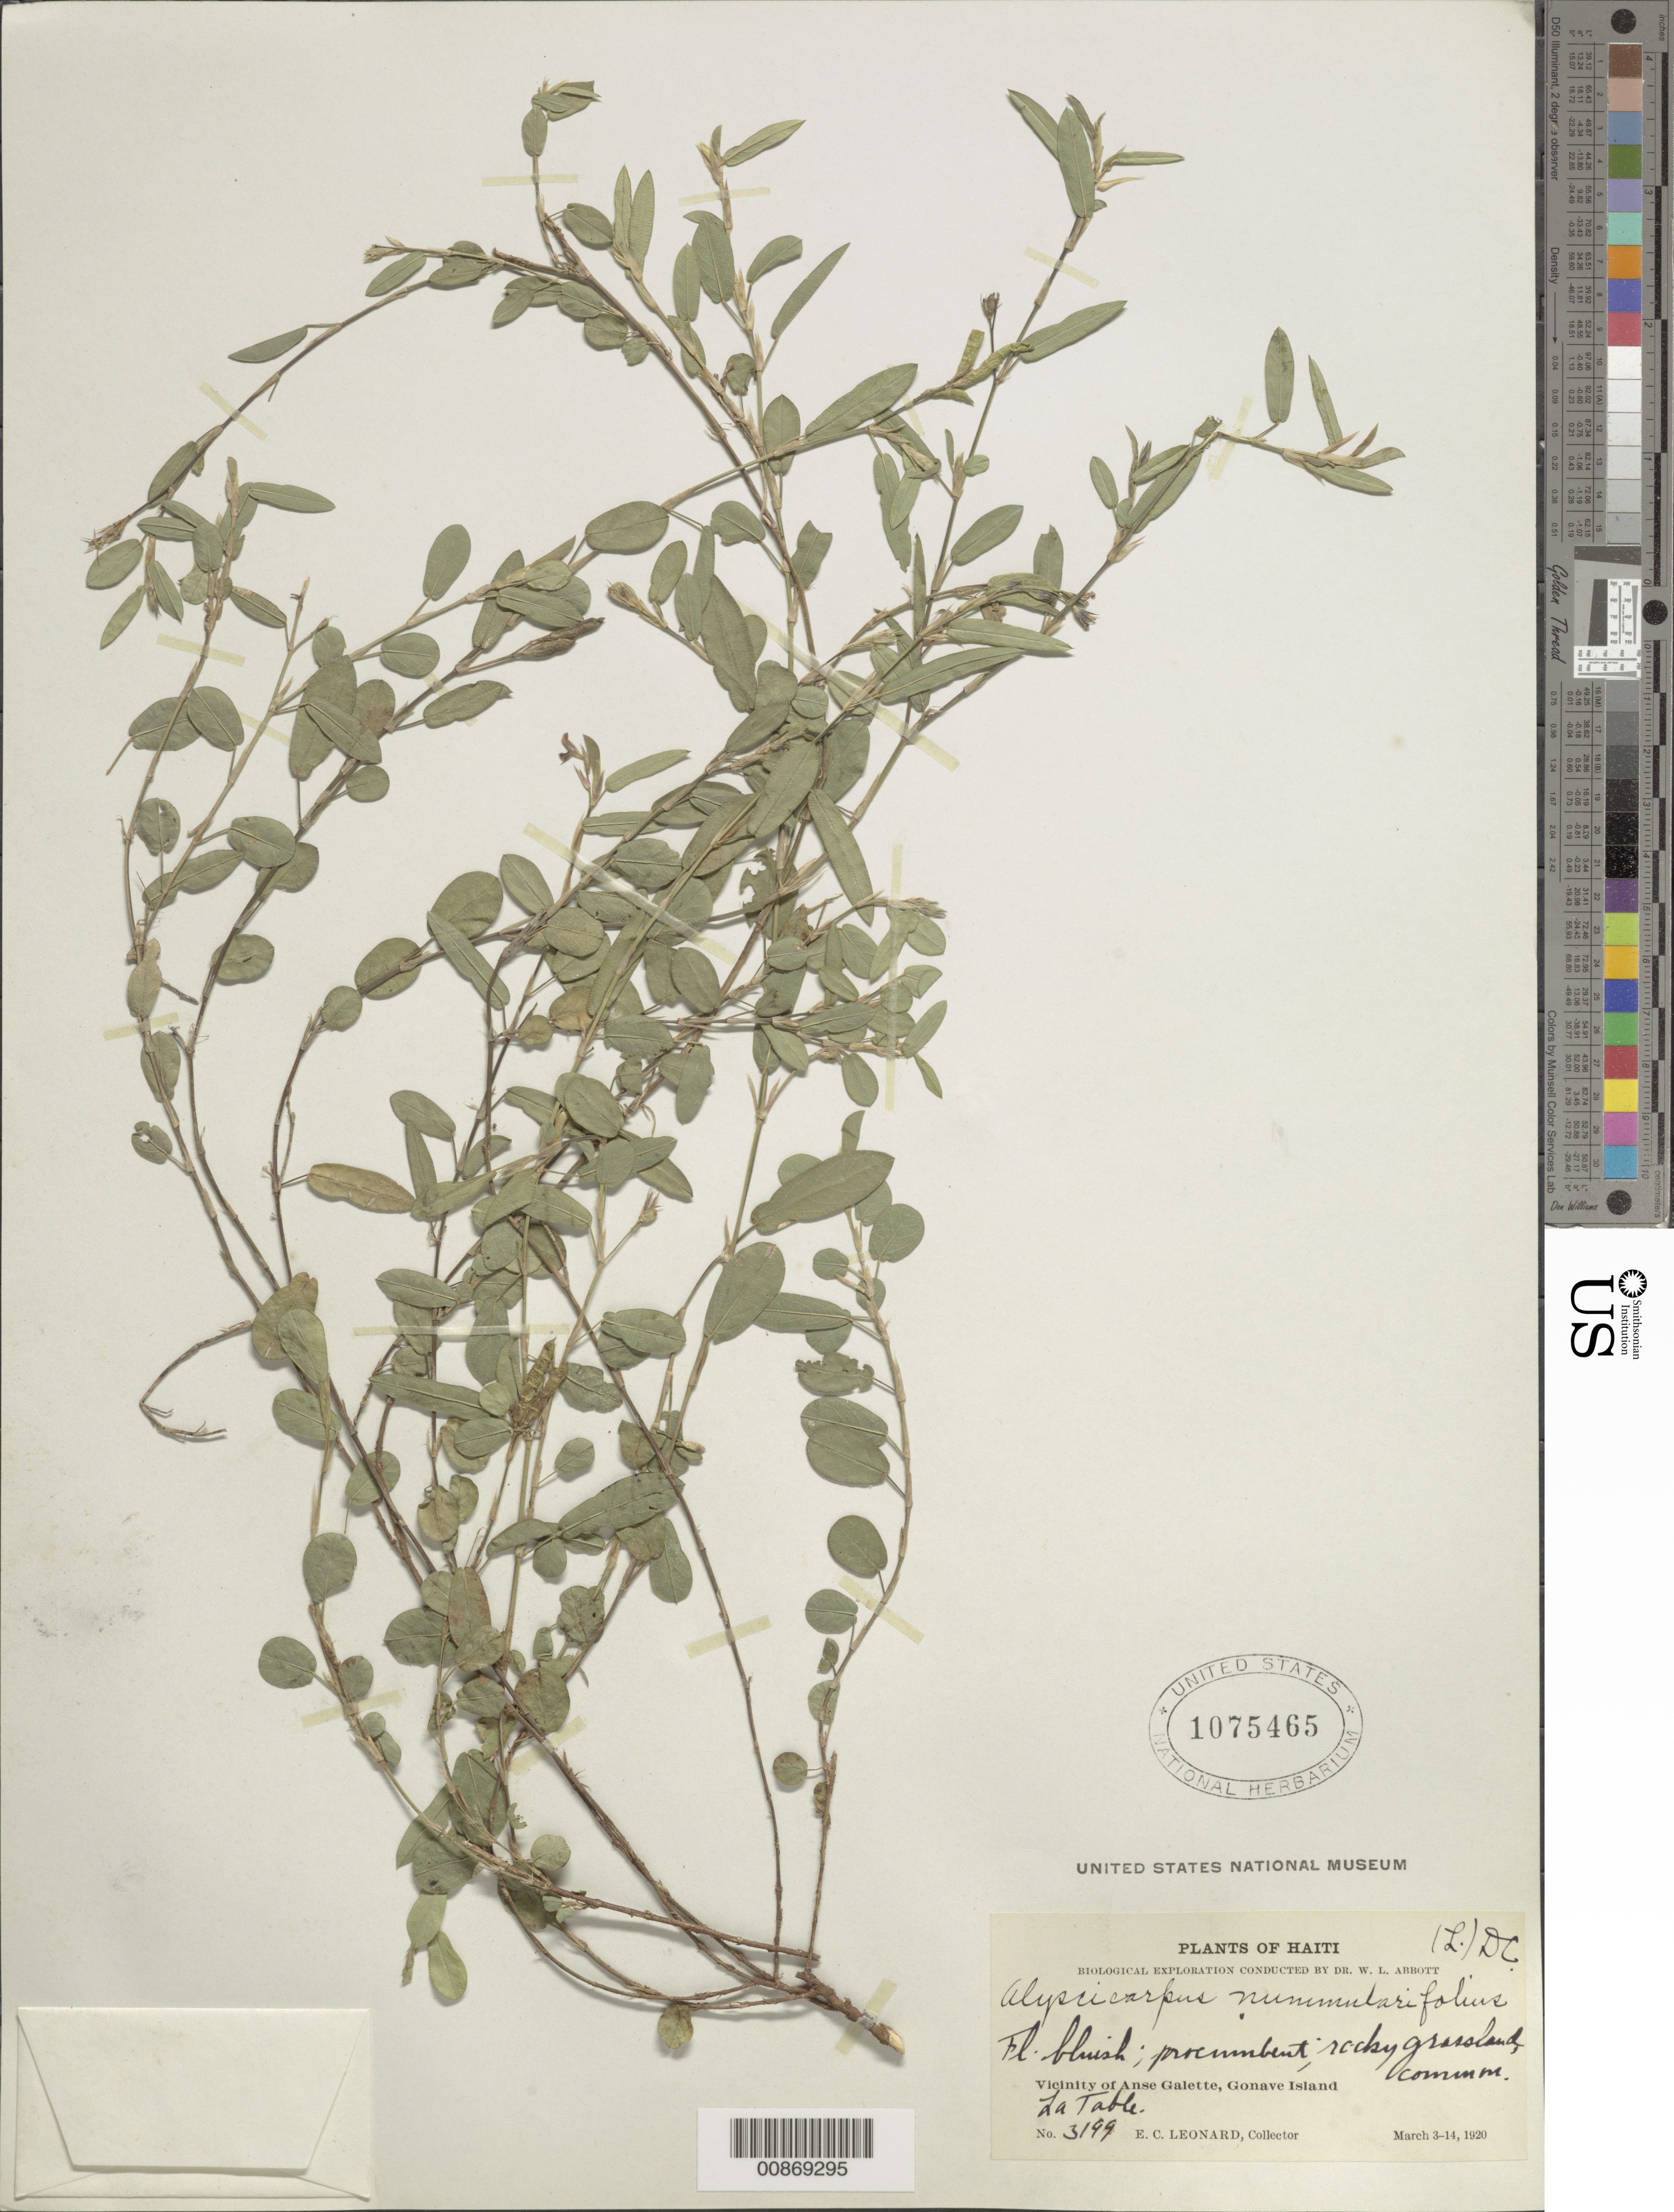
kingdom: Plantae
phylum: Tracheophyta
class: Magnoliopsida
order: Fabales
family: Fabaceae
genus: Alysicarpus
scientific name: Alysicarpus vaginalis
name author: (L.) DC.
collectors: E. C. Leonard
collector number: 3199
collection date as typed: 03 Mar 1920 to 14 Mar 1920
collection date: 1920-03-03/1920-03-14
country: Haiti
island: Île de la Gonâve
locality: Vicinity of Anse Galette, Gonave Island. La Table.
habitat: Rocky grassland.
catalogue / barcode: US 1075465